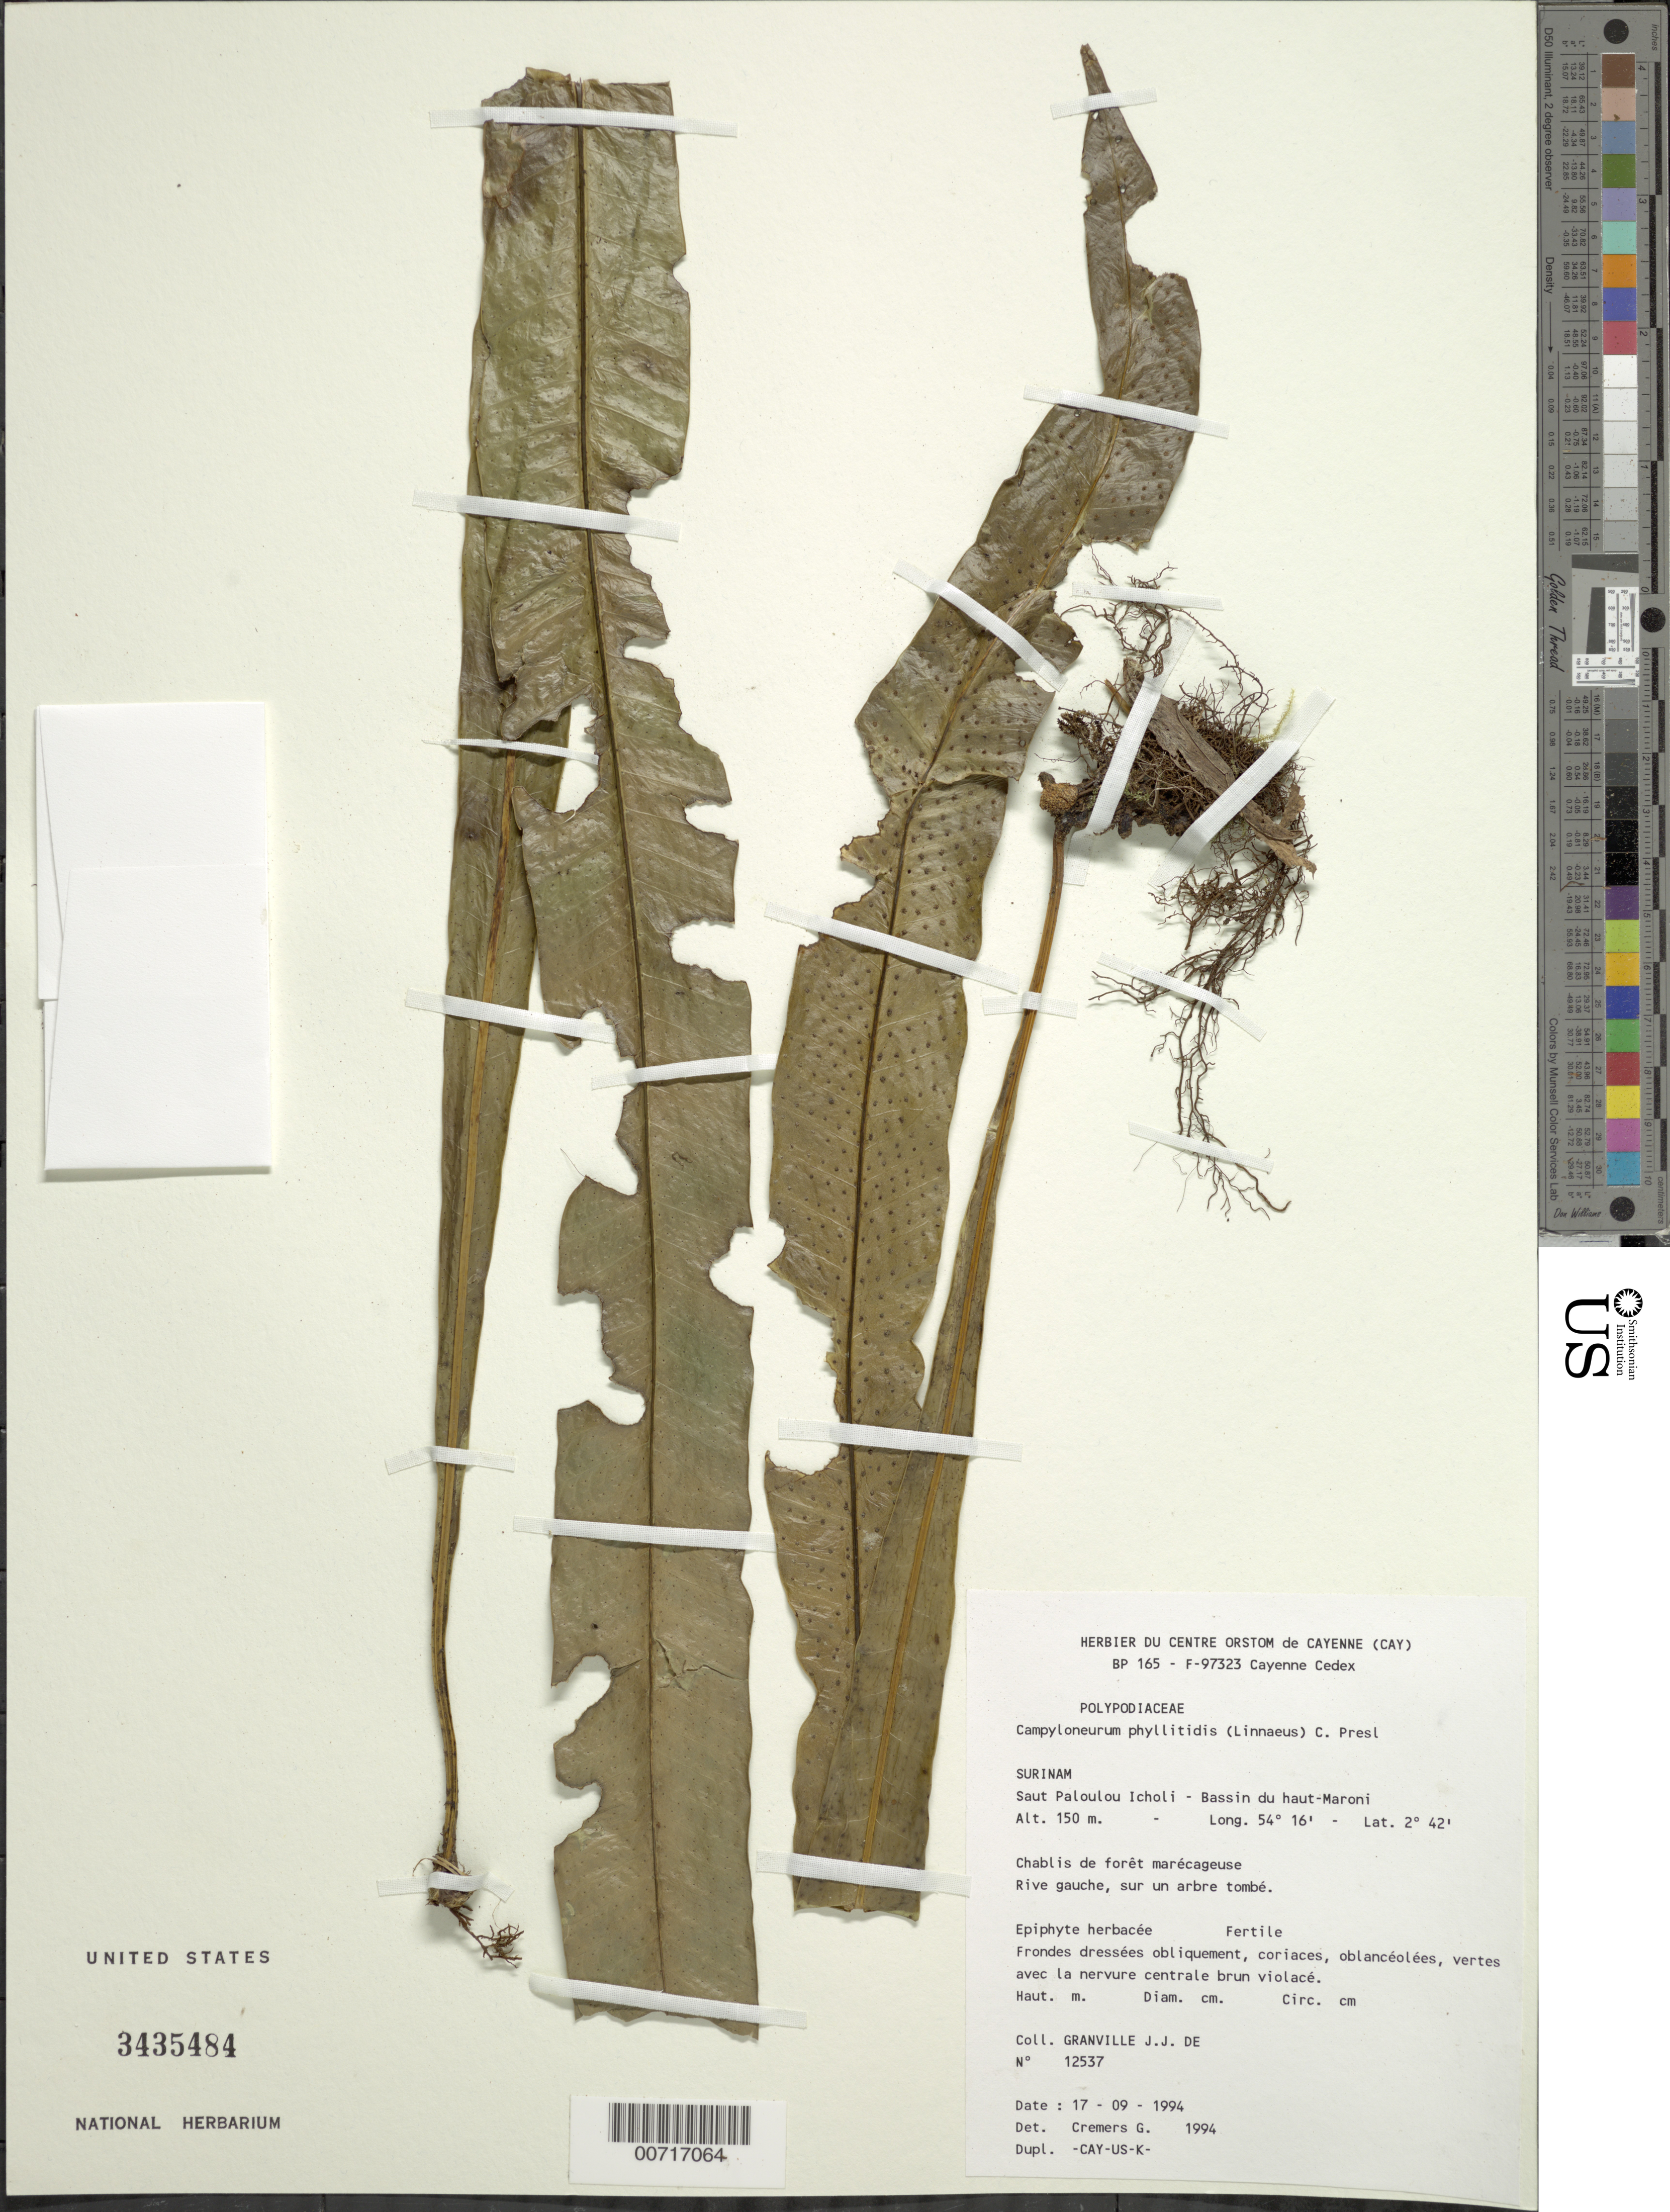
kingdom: Plantae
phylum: Tracheophyta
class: Polypodiopsida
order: Polypodiales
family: Polypodiaceae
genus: Campyloneurum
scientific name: Campyloneurum phyllitidis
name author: (L.) C. Presl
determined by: Cremers, Georges A.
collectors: J.-J. de Granville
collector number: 12537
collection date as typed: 17-Sep-94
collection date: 1994-09-17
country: Suriname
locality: Saut Paloulou Icholi, Bassin du haut-Maroni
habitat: Chablis de forêt marécageuse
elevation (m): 150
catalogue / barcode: US 3435484